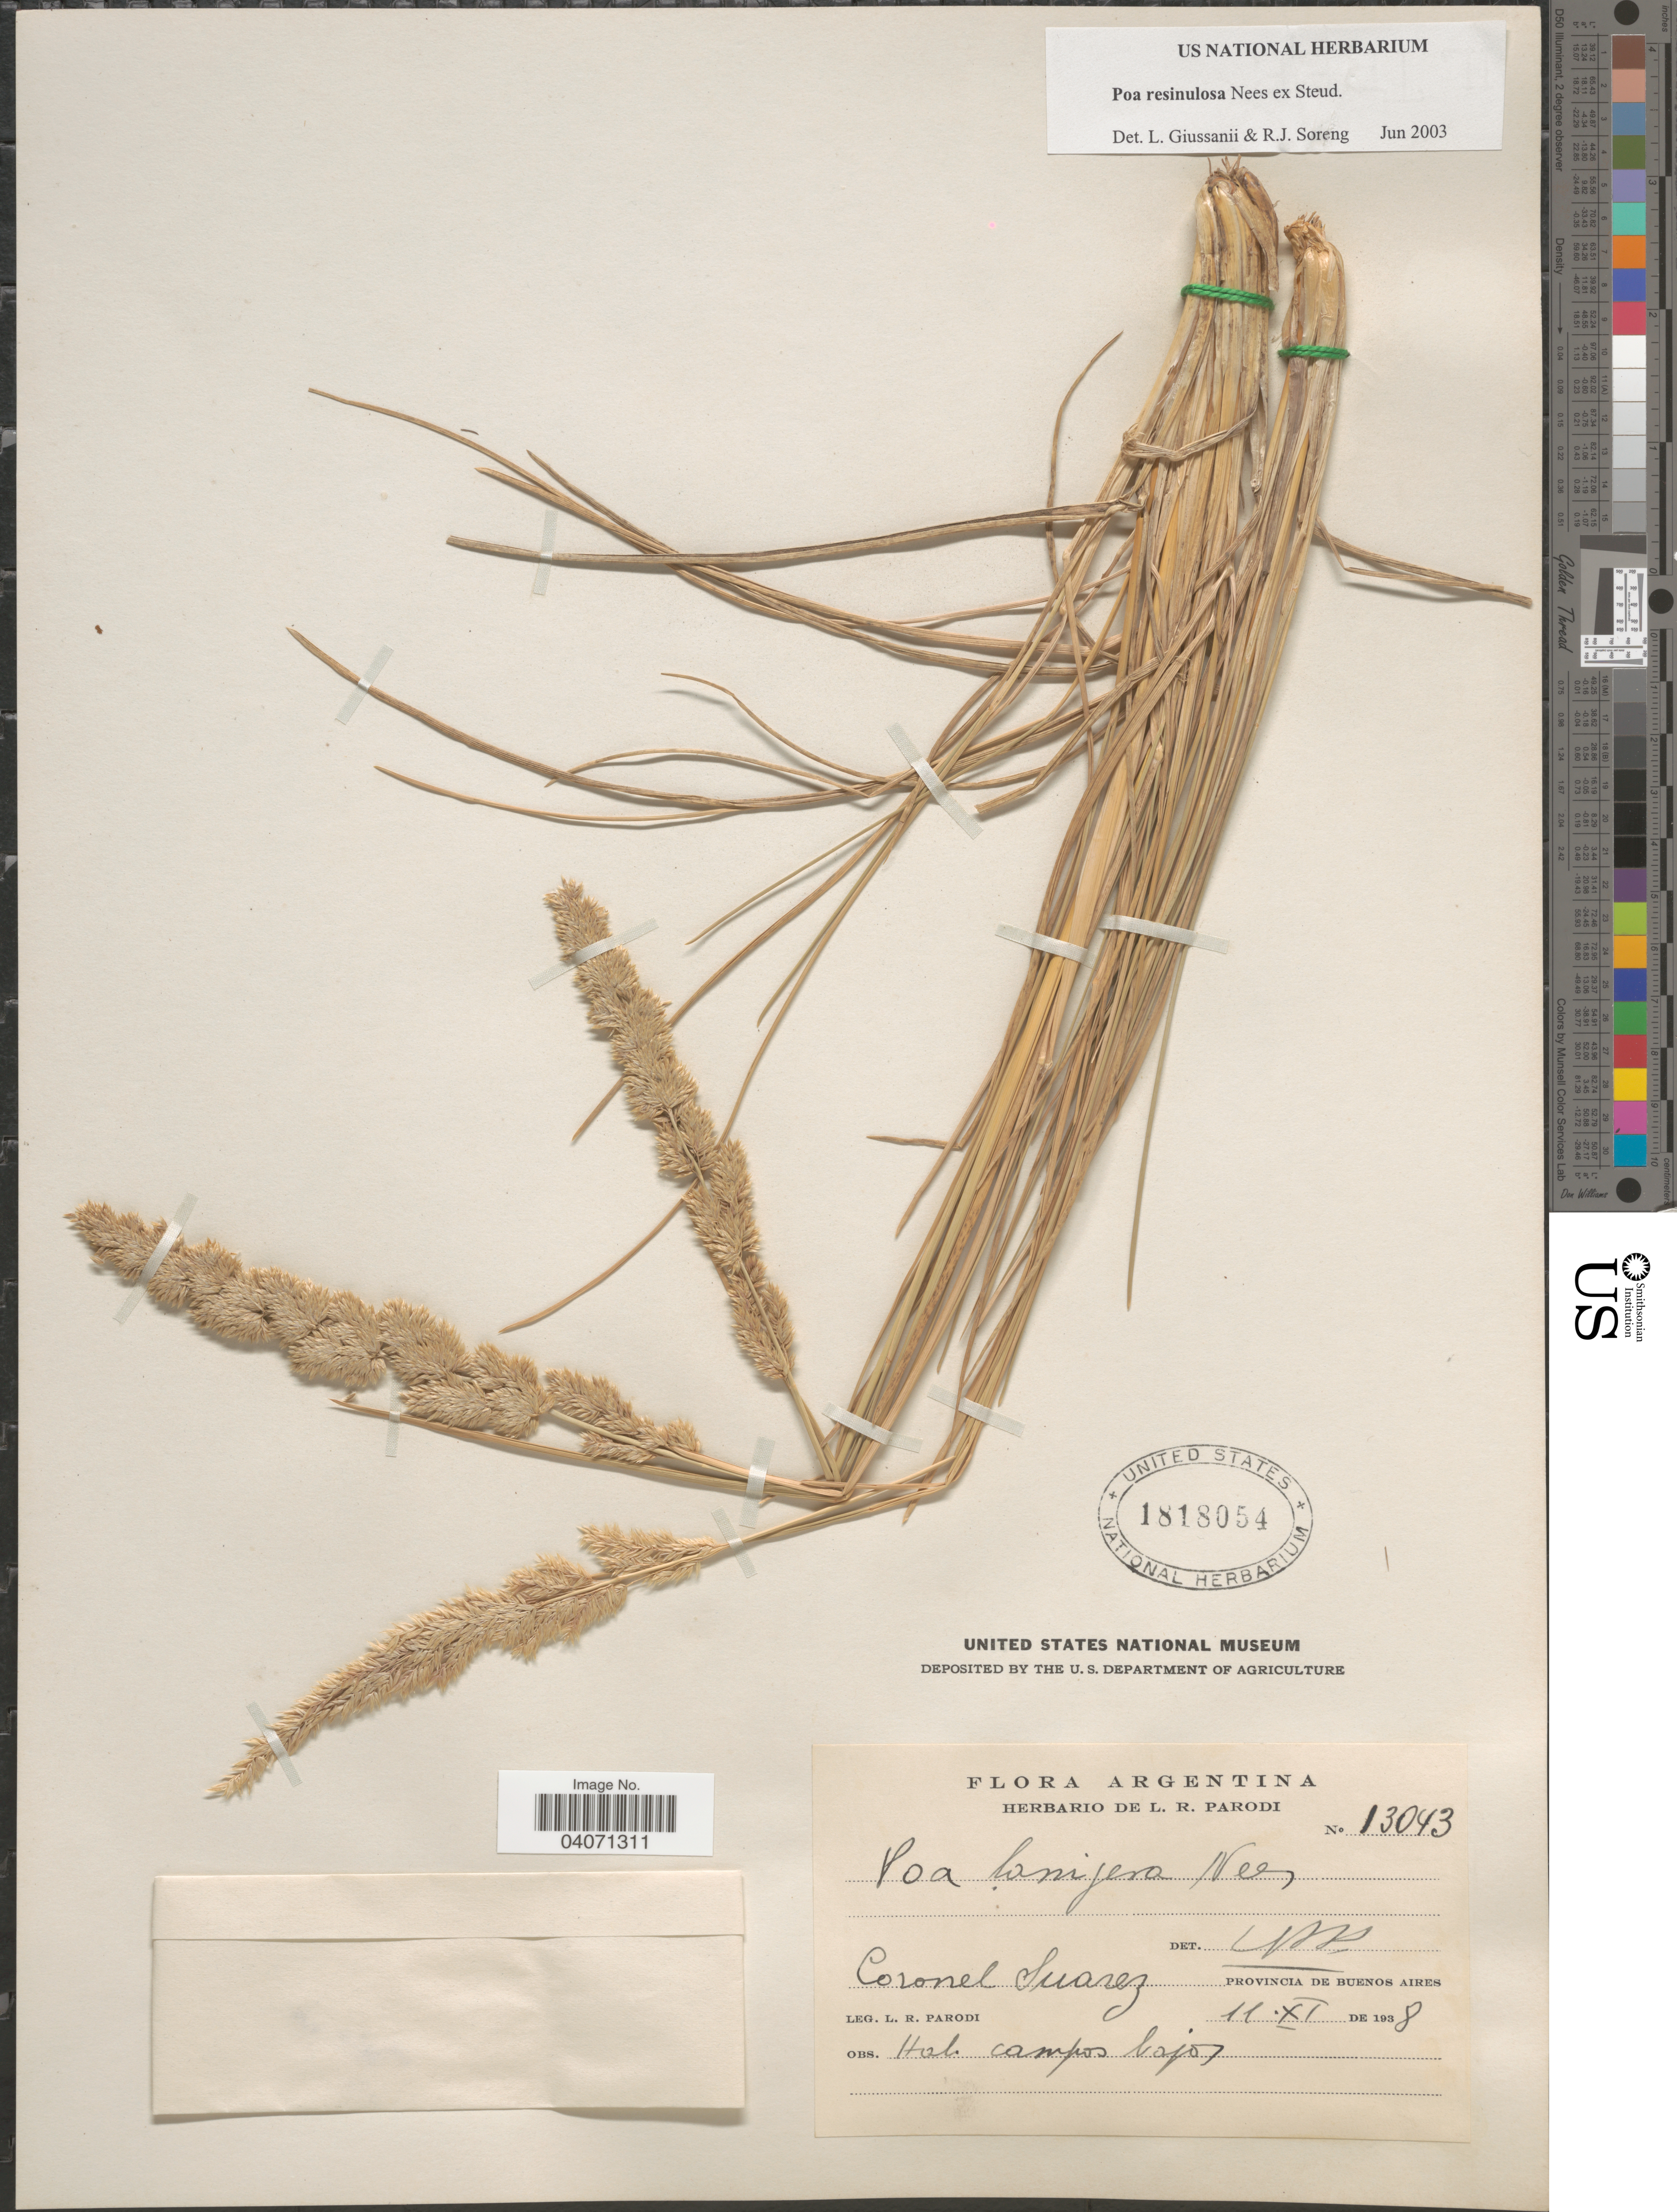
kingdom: Plantae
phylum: Tracheophyta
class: Liliopsida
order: Poales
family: Poaceae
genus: Poa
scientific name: Poa resinulosa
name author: Nees ex Steud.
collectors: L. R. Parodi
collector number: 13043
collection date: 1938-11-11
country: Argentina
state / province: Buenos Aires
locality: Coronel Suarez.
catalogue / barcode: US 1818054